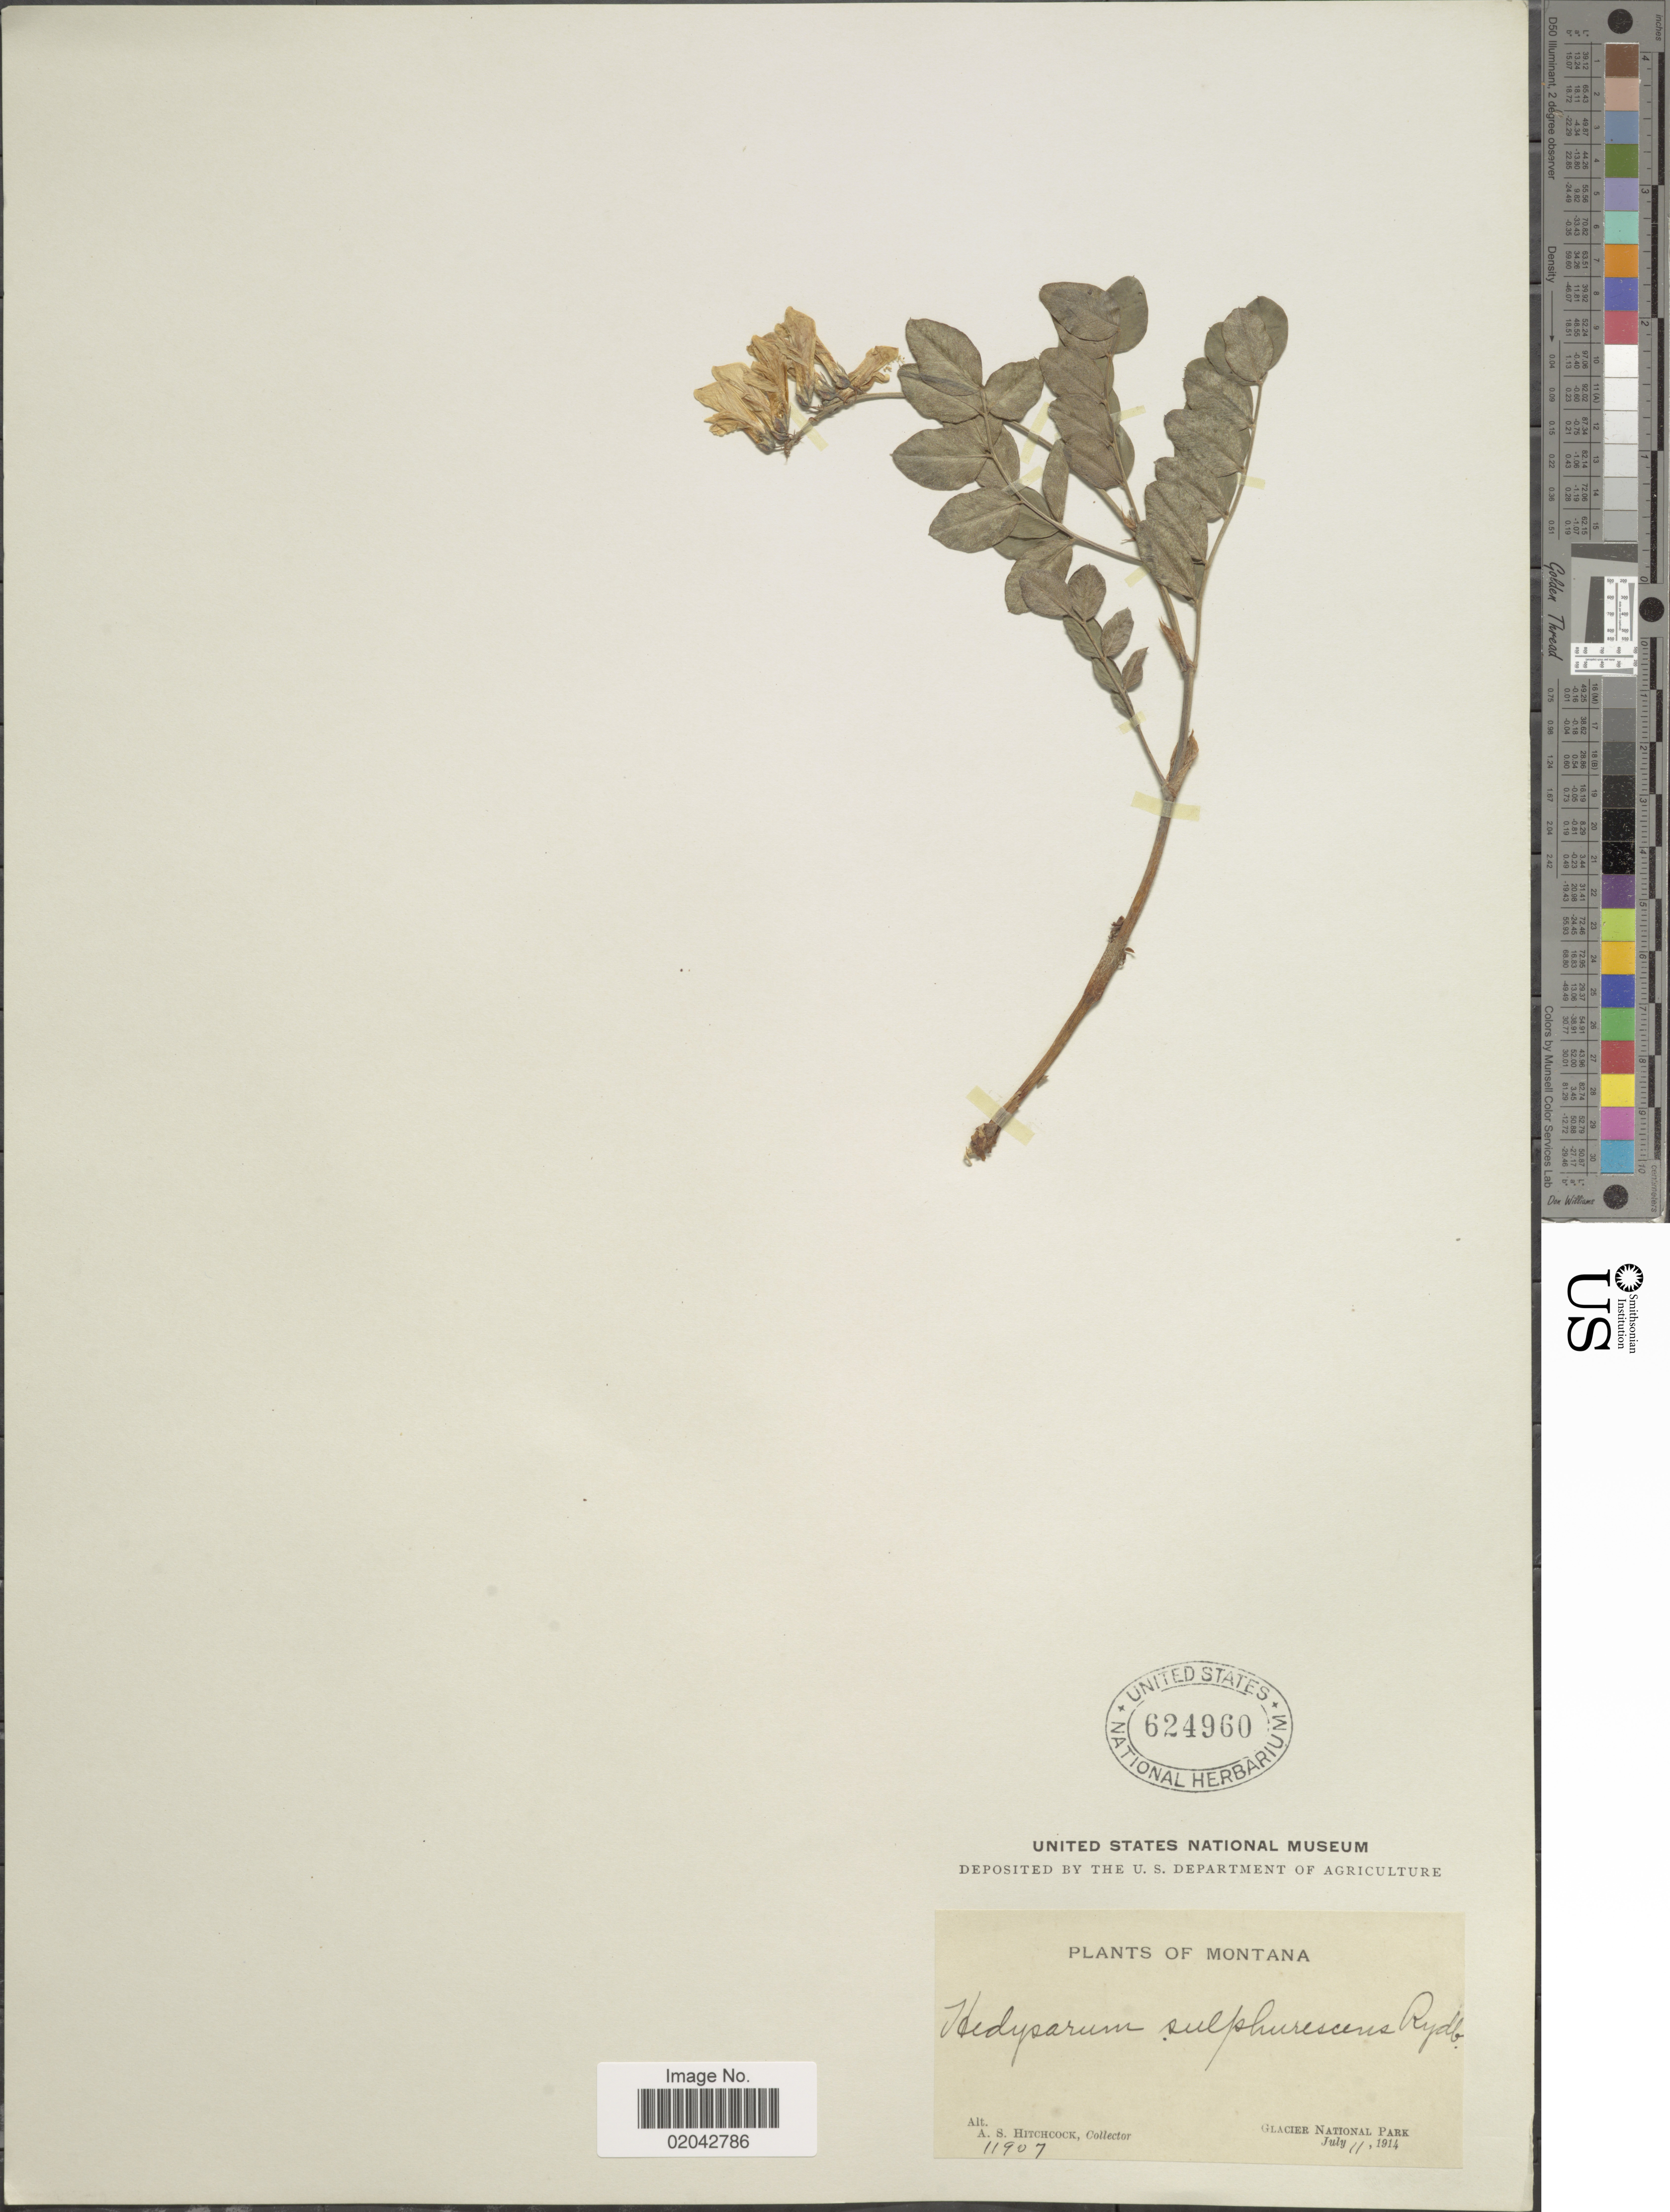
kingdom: Plantae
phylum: Tracheophyta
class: Magnoliopsida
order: Fabales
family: Fabaceae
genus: Hedysarum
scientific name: Hedysarum sulphurescens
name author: Rydb.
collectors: A. S. Hitchcock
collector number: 11907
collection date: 1914-07-11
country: United States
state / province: Montana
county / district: Flathead / Glacier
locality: Glacier National Park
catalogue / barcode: US 624960